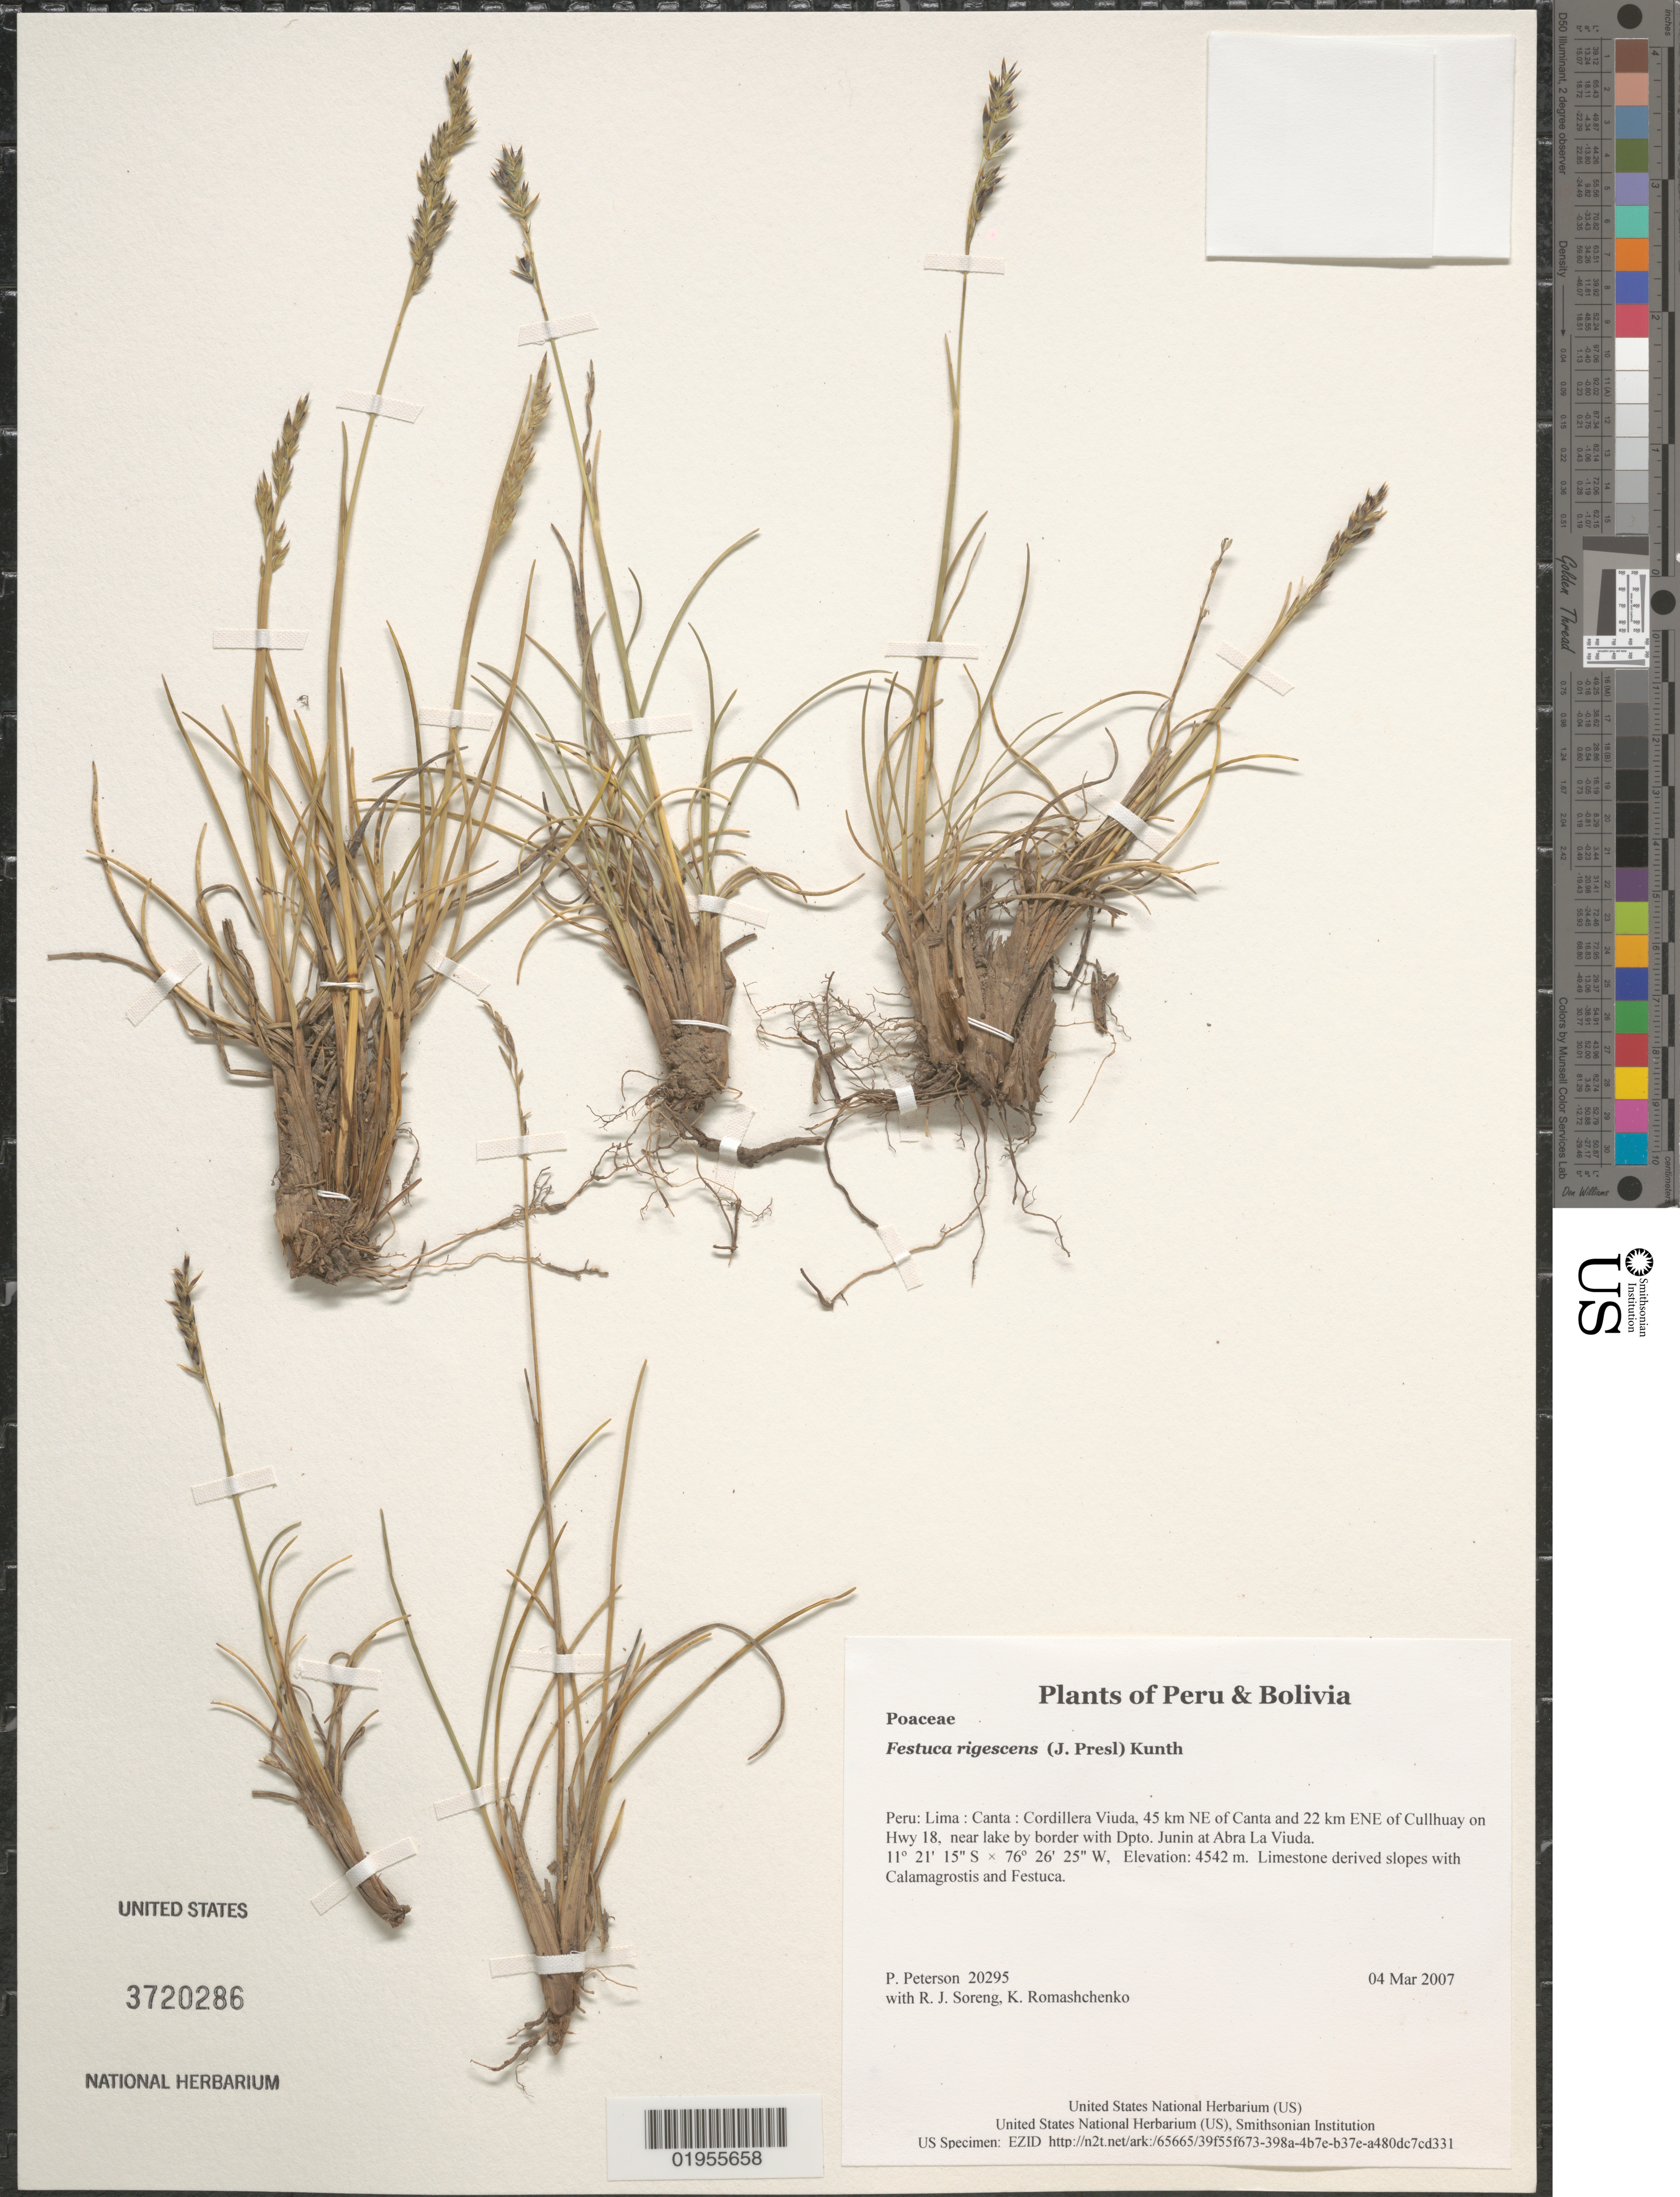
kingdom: Plantae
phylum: Tracheophyta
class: Liliopsida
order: Poales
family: Poaceae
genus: Festuca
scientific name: Festuca rigescens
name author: (J. Presl) Kunth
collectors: P. M. Peterson, R. J. Soreng & K. Romashchenko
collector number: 20295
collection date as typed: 04 Mar 2007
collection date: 2007-03-04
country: Peru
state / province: Lima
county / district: Canta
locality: Cordillera Viuda, 45 km NE of Canta and 22 km ENE of Cullhuay on Hwy 18, near lake by border with Dpto. Junin at Abra La Viuda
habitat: Limestone derived slopes with Calamagrostis and Festuca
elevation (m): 4542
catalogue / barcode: US 3720286